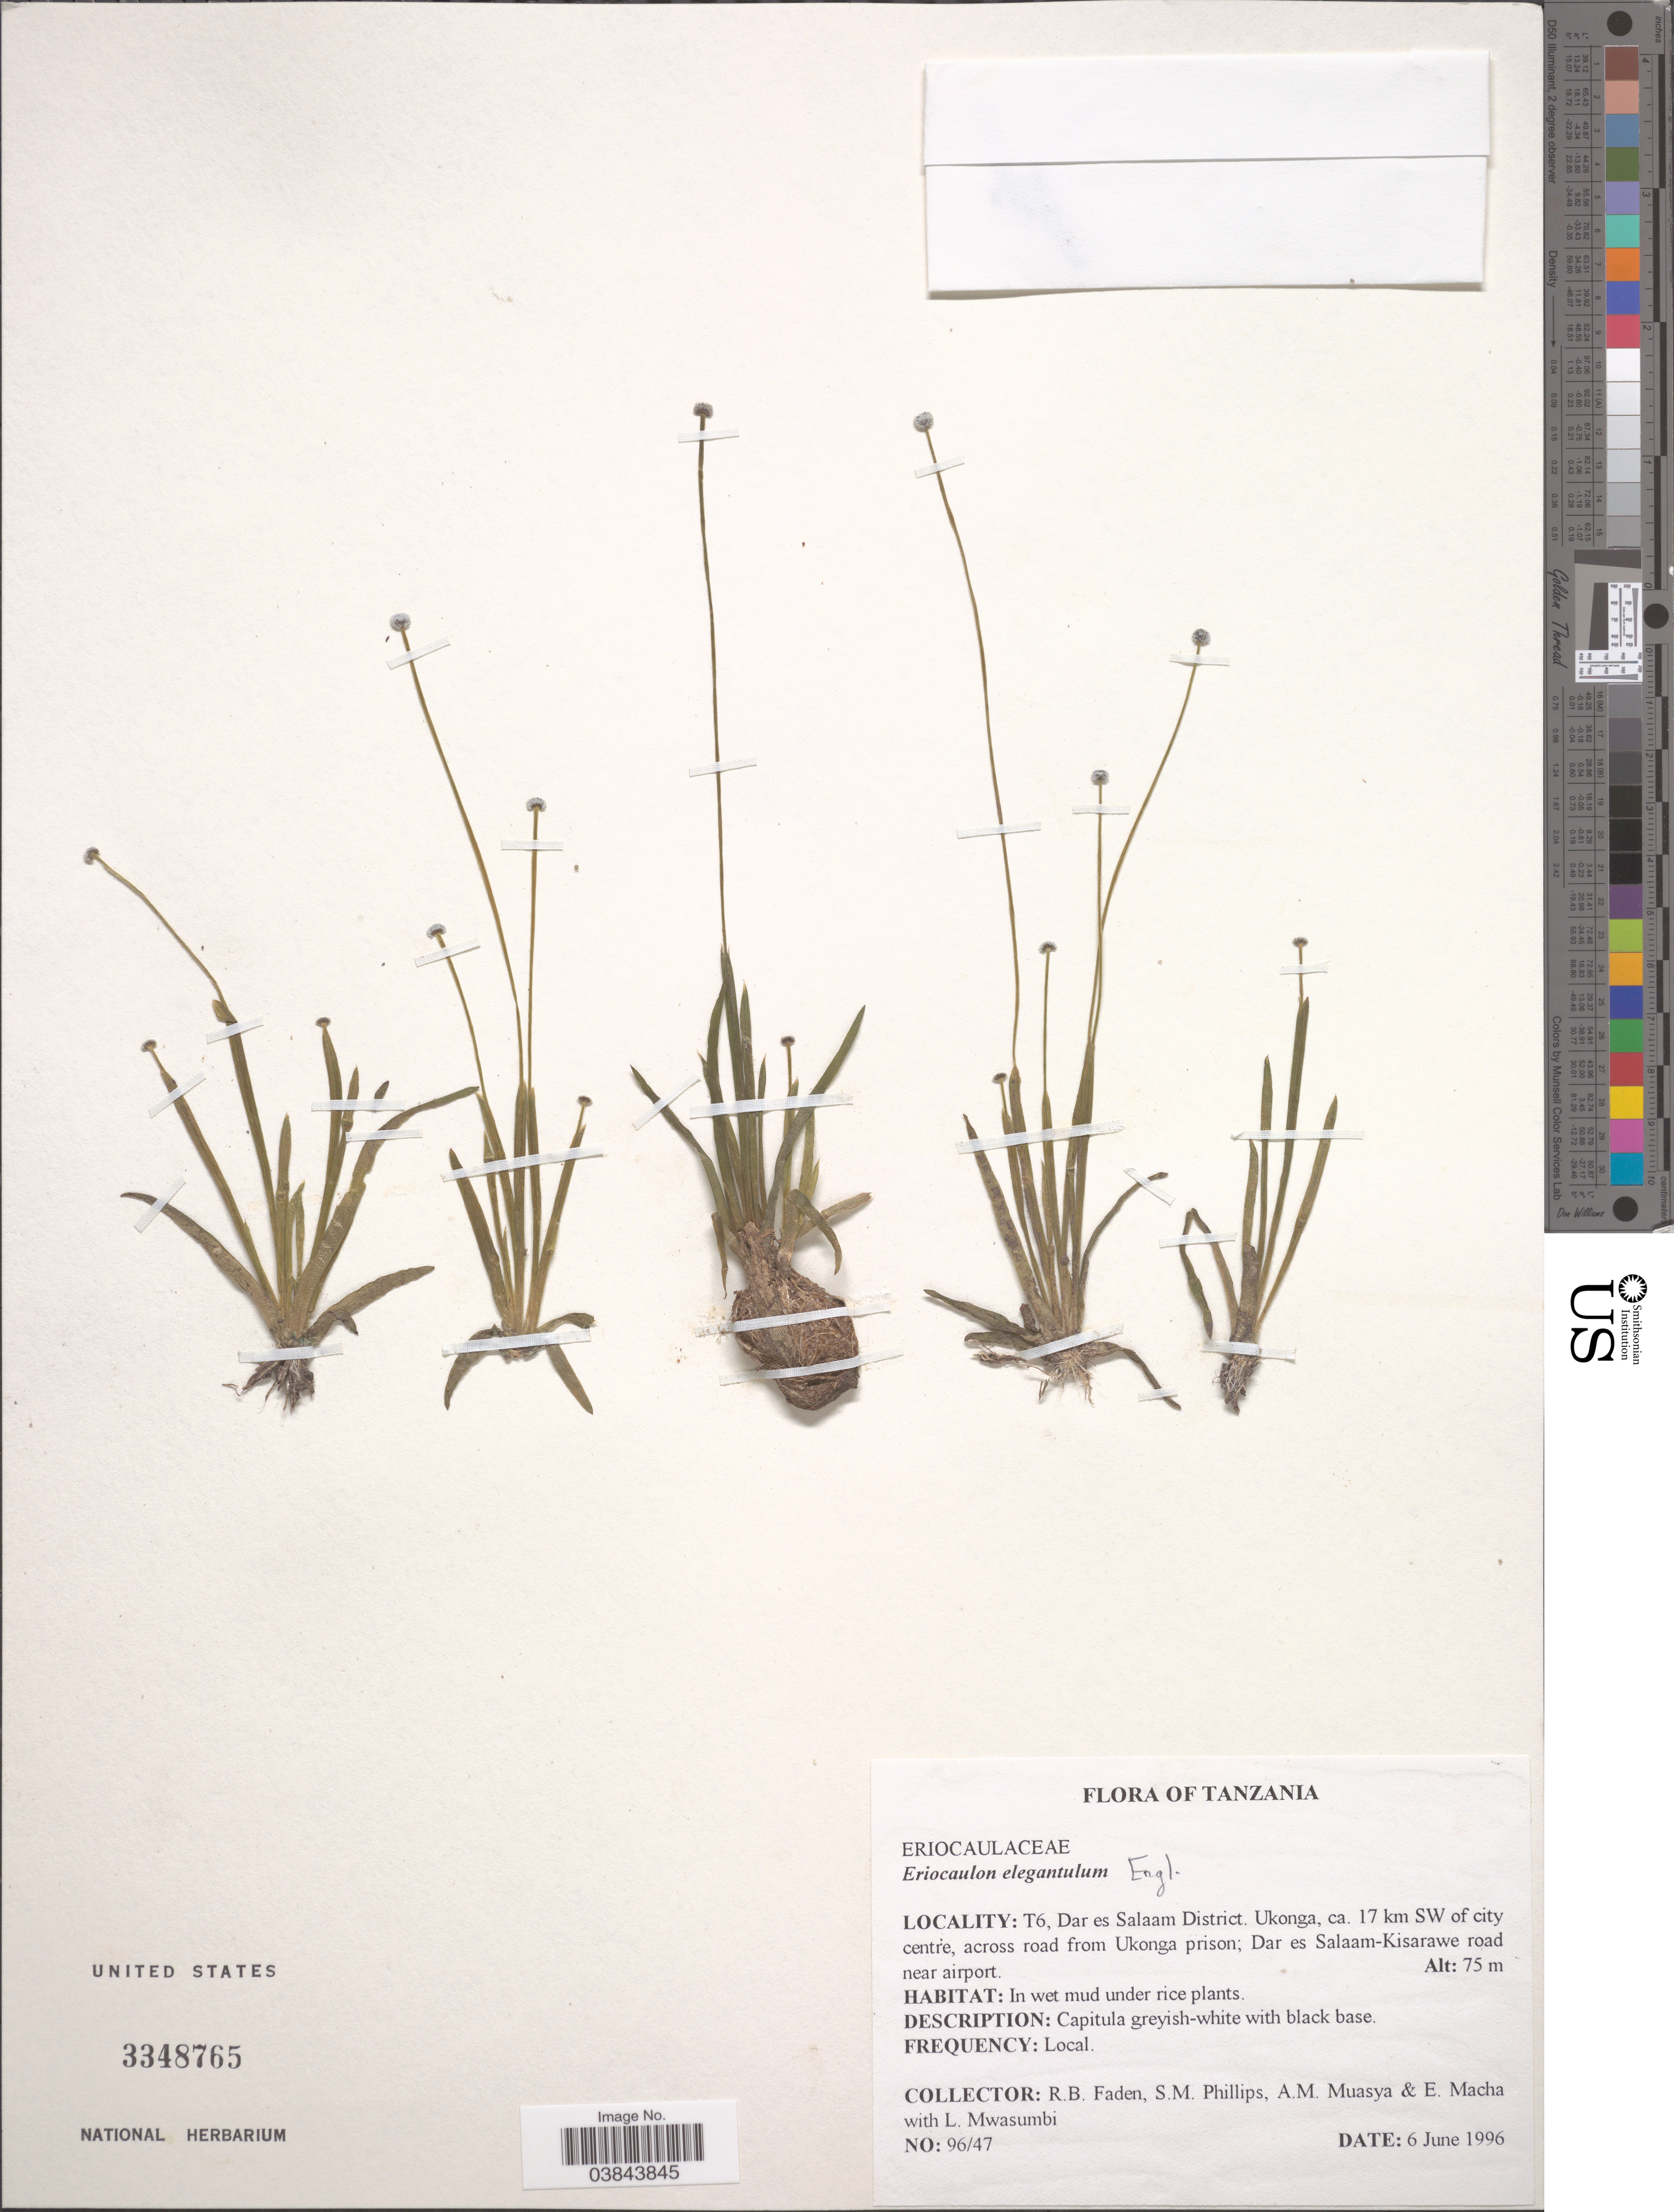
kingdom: Plantae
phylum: Tracheophyta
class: Liliopsida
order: Poales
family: Eriocaulaceae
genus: Eriocaulon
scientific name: Eriocaulon elegantulum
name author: Engl.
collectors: R. B. Faden, S. M. Phillips, A. Muasya, E. Macha & L. Mwasumbi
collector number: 96/47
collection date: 1996-06-06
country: Tanzania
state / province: Dar es Salaam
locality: T6, Dar es Salaam District. Ukonga, ca. 17 km SW of city centre, across road from Ukonga prison; Dar es Salaam-Kisarawe road near airport.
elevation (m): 75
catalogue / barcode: US 3348765